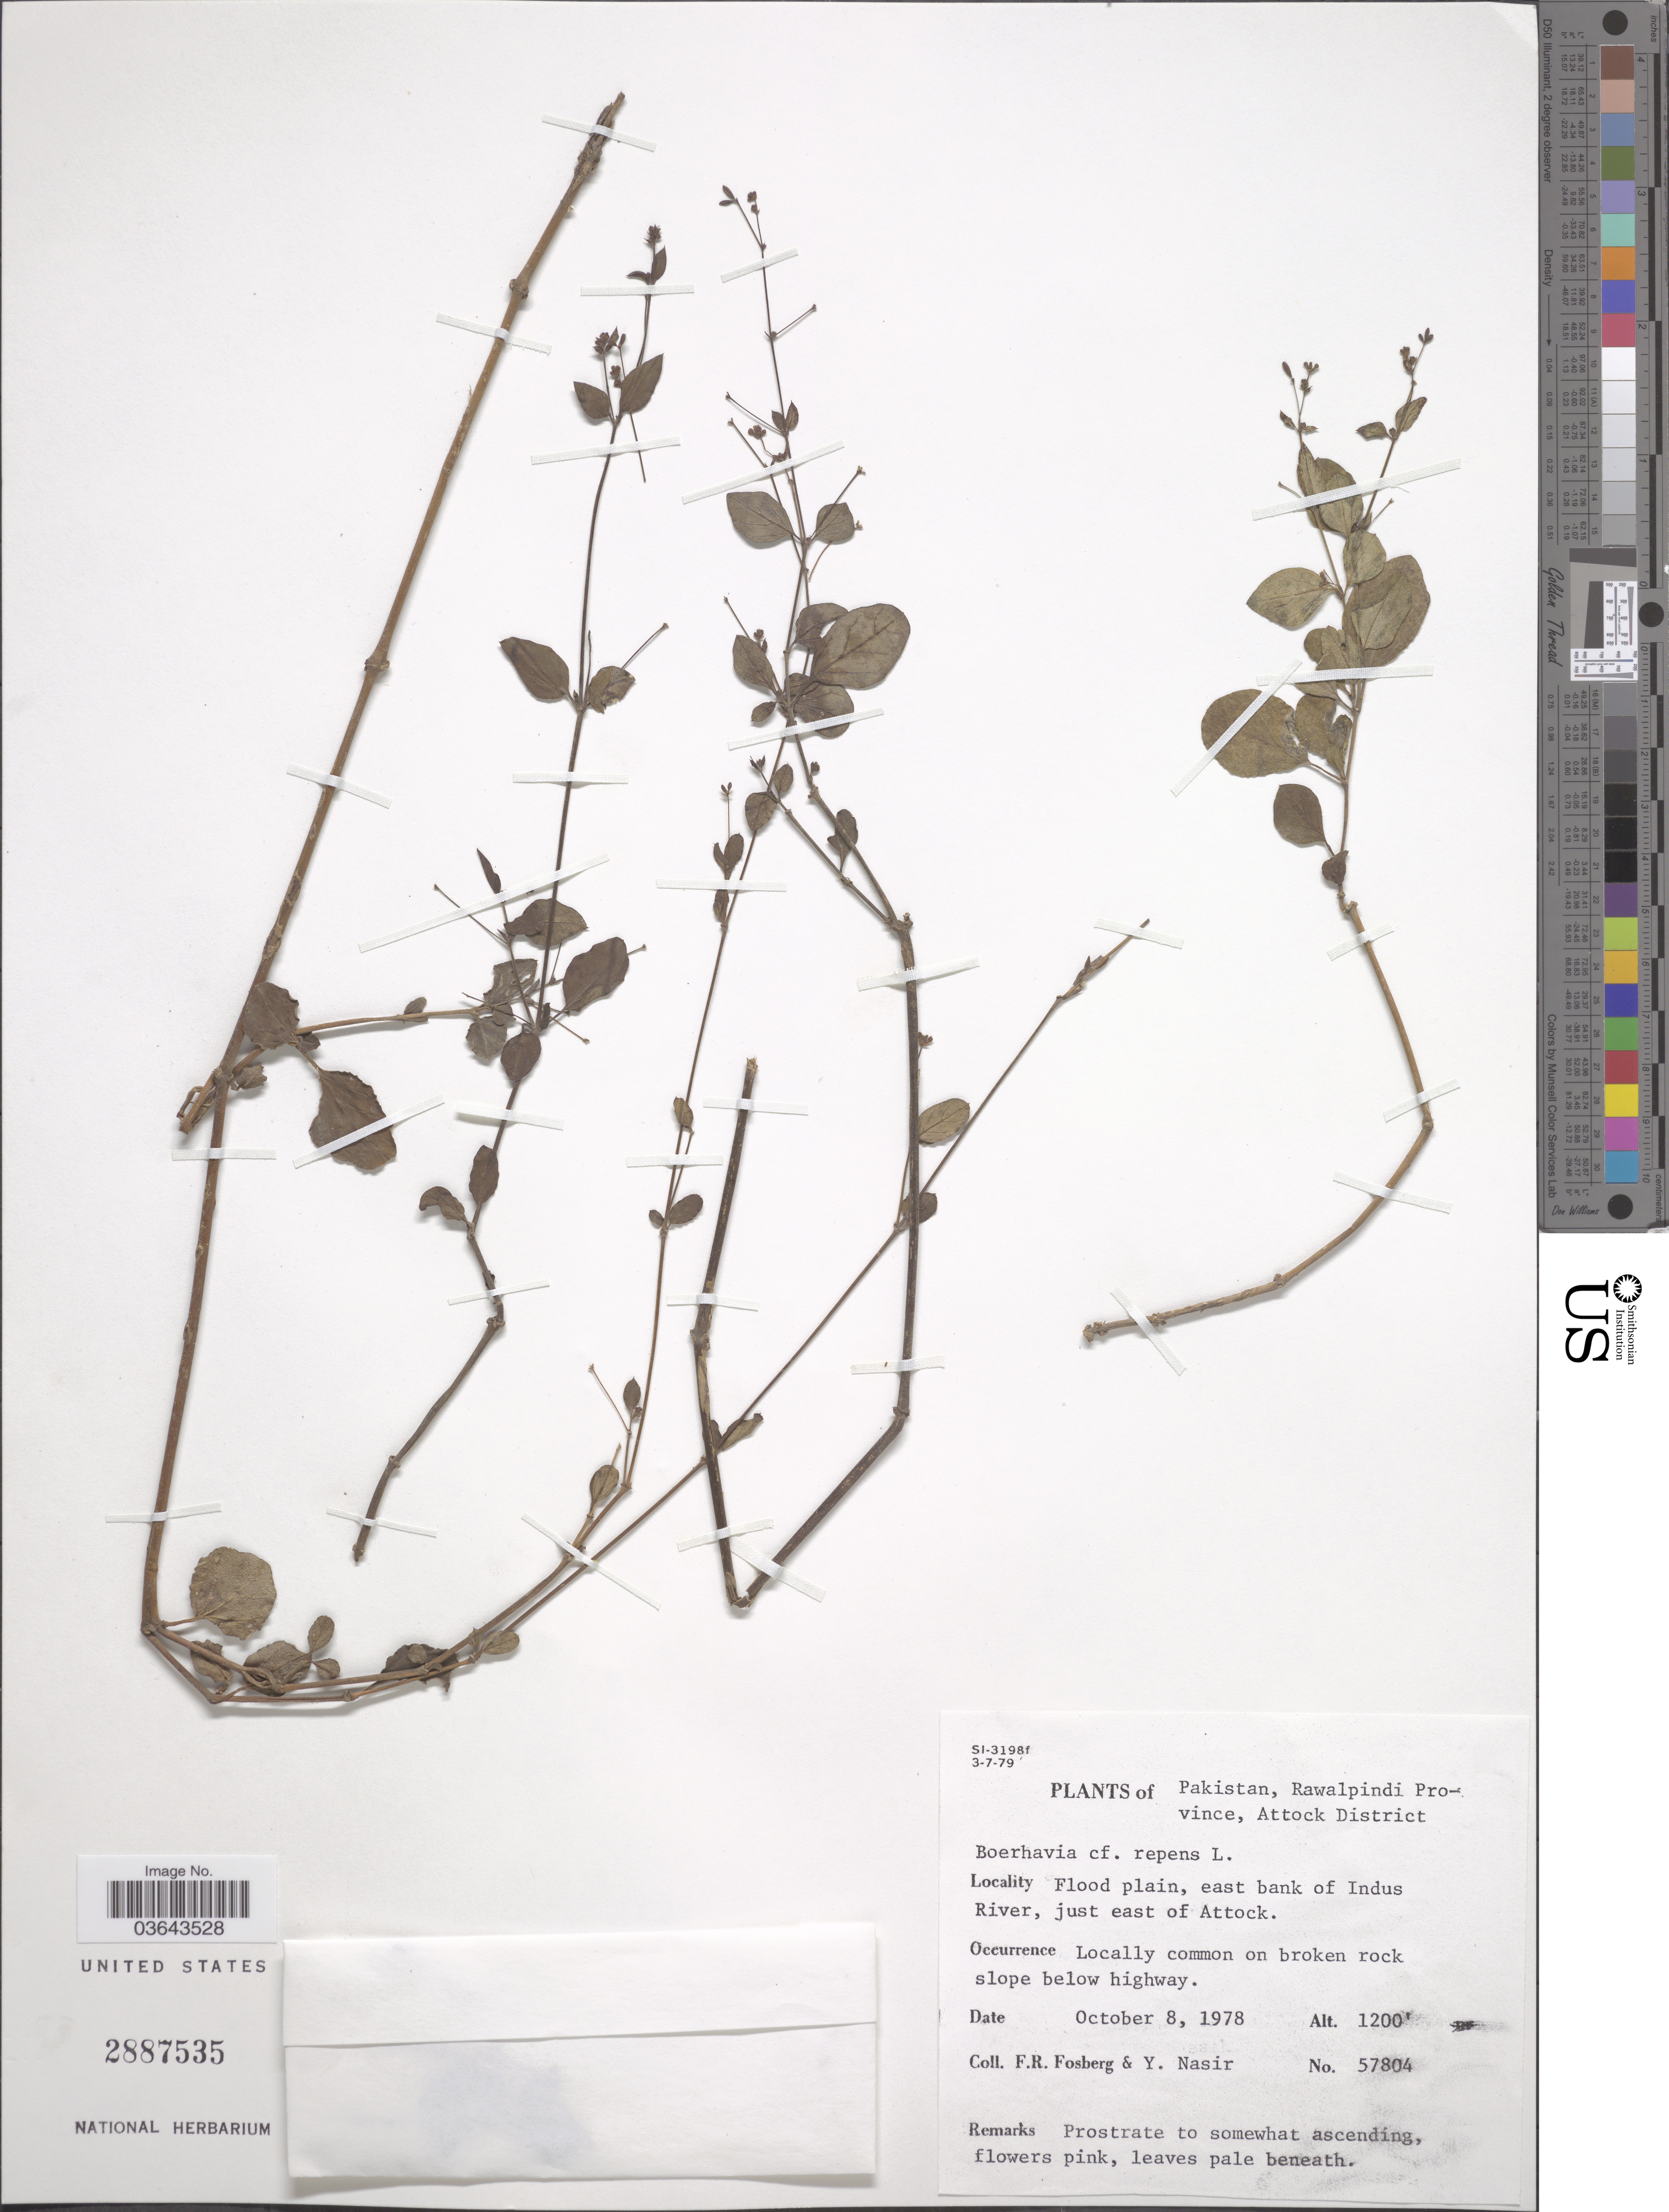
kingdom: Plantae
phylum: Tracheophyta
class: Magnoliopsida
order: Caryophyllales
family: Nyctaginaceae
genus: Boerhavia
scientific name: Boerhavia repens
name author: L.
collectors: F. R. Fosberg & Y. Nasir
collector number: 57804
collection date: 1978-10-08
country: Pakistan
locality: Rawalpindi Province, Attock District. Flood plain, east bank of Indus River, just east of Attock.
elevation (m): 366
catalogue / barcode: US 2887535